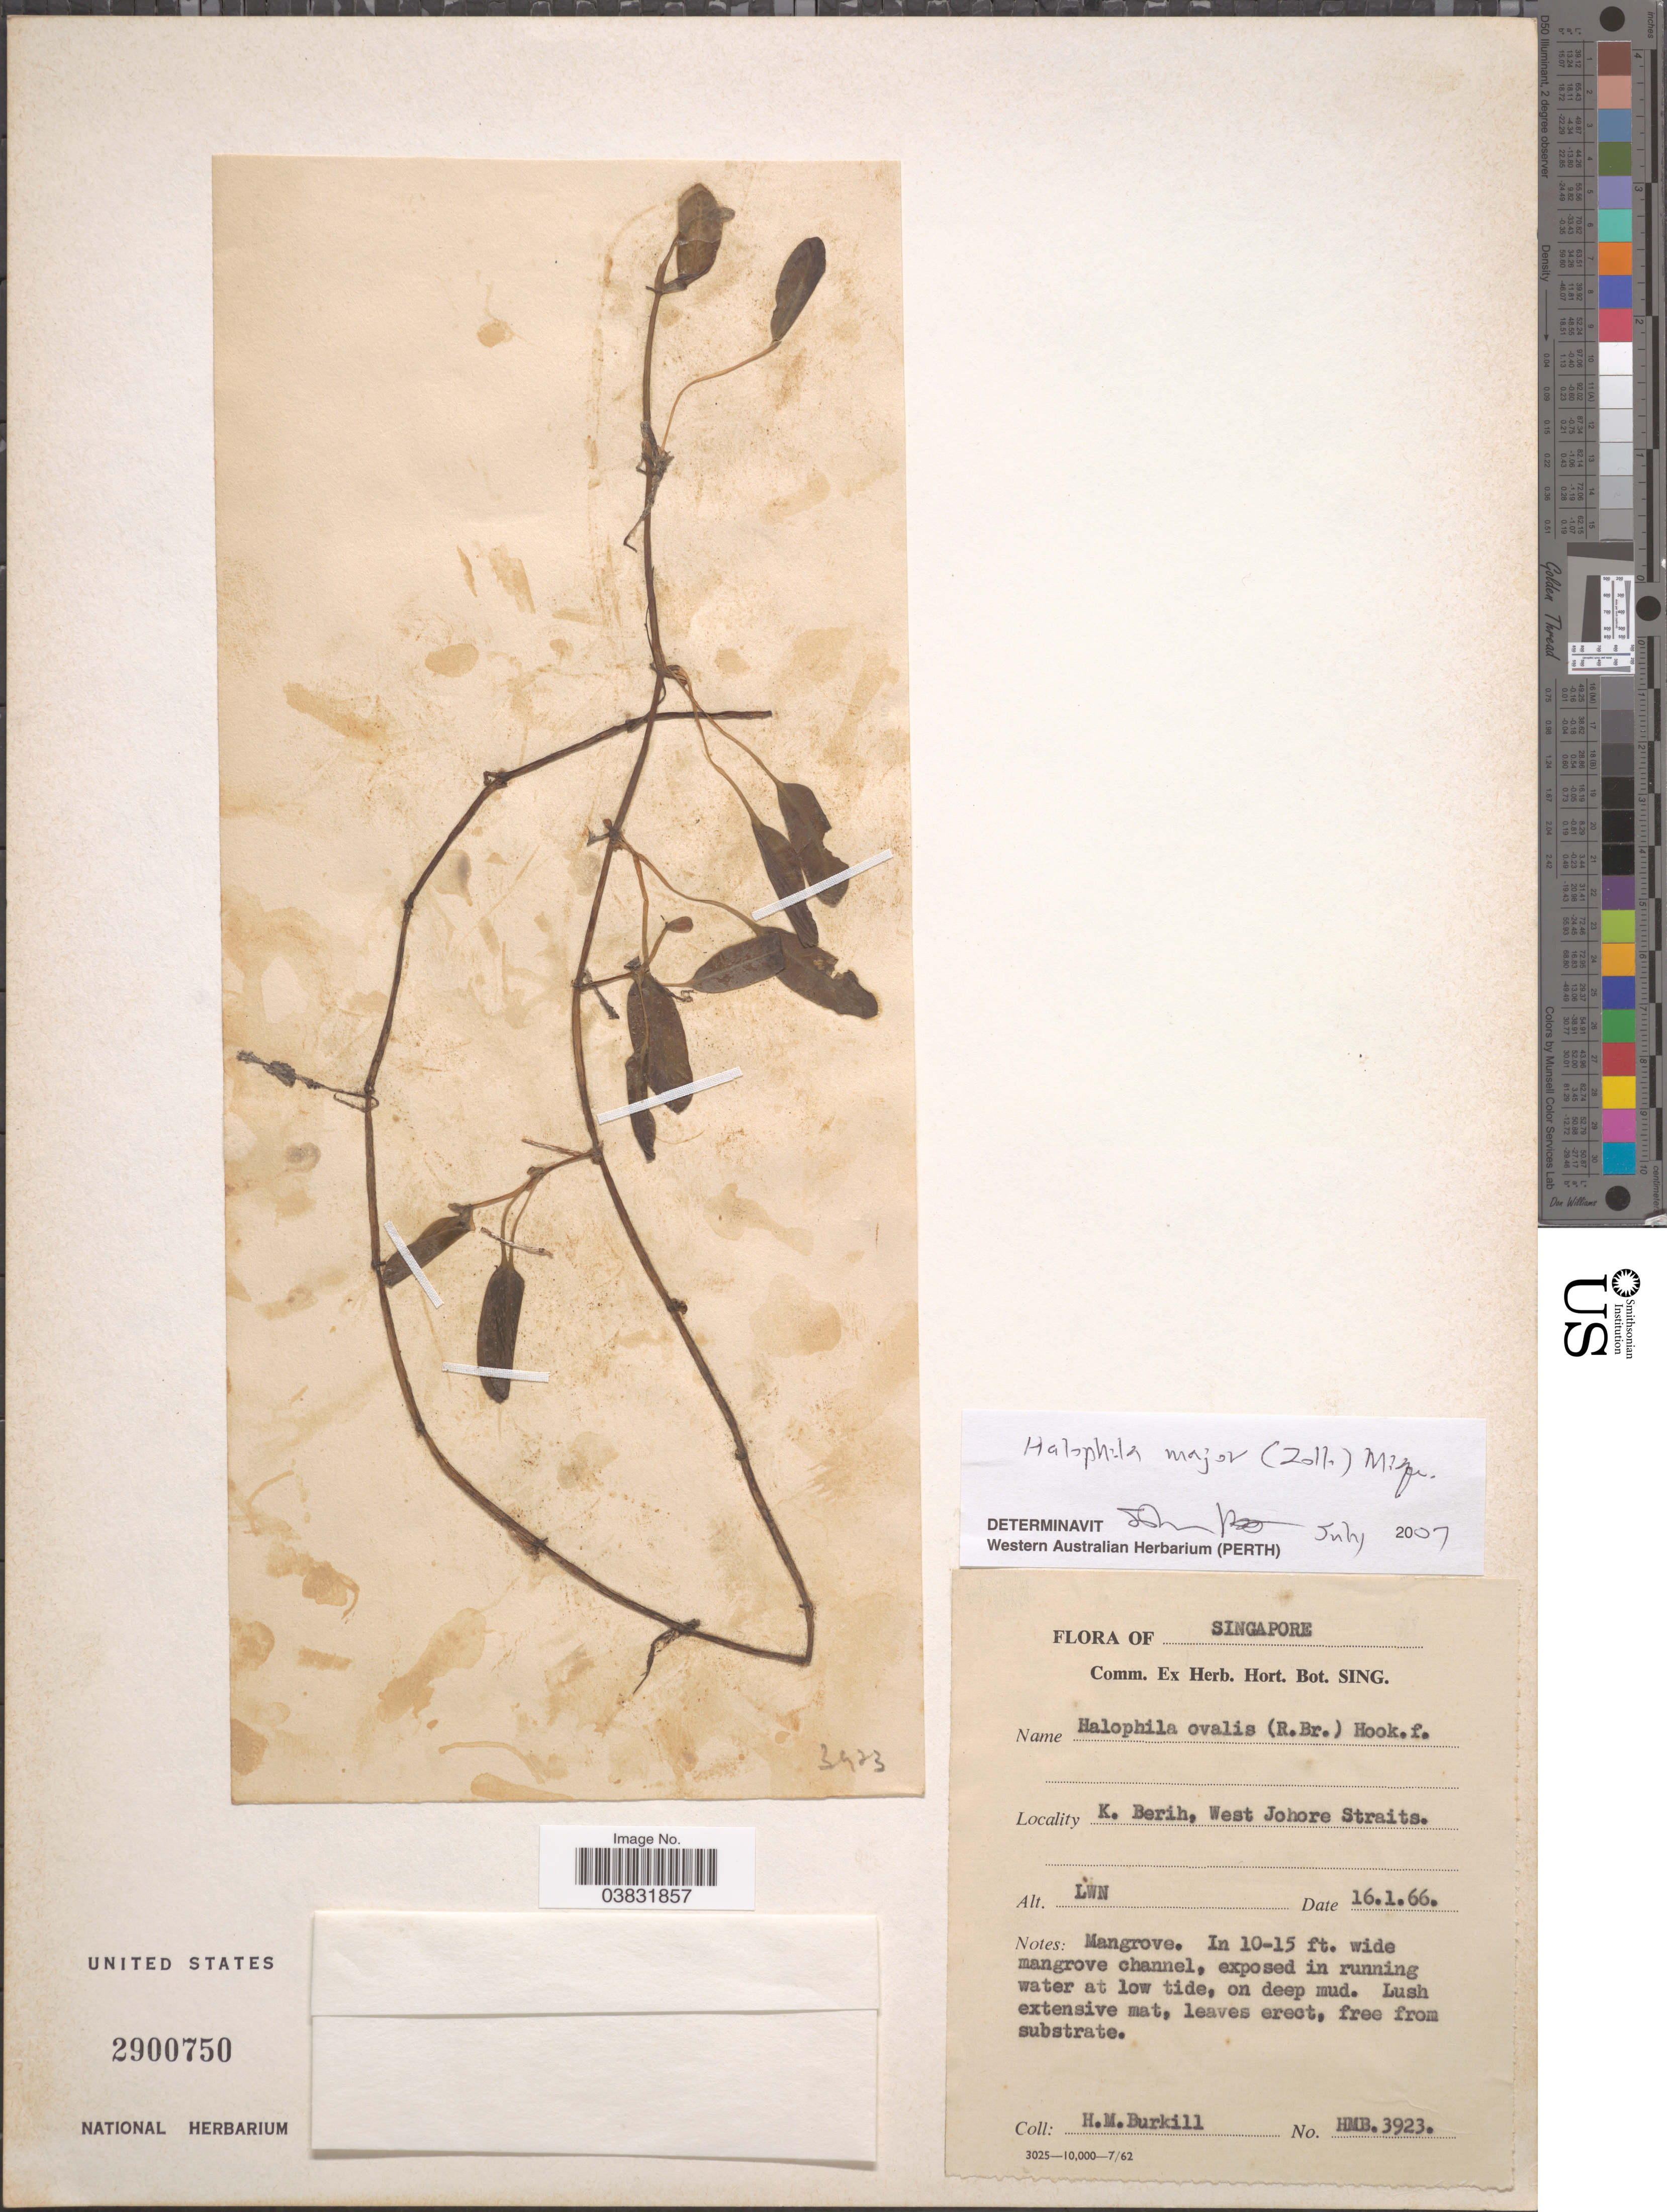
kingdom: Plantae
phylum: Tracheophyta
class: Liliopsida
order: Alismatales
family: Hydrocharitaceae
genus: Halophila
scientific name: Halophila major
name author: (Zoll.) Miq.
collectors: H. M. Burkill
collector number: HMB3923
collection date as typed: Transcribed d/m/y: 16/1/66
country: Singapore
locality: K. Berih, West Johore Straits.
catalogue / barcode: US 2900750